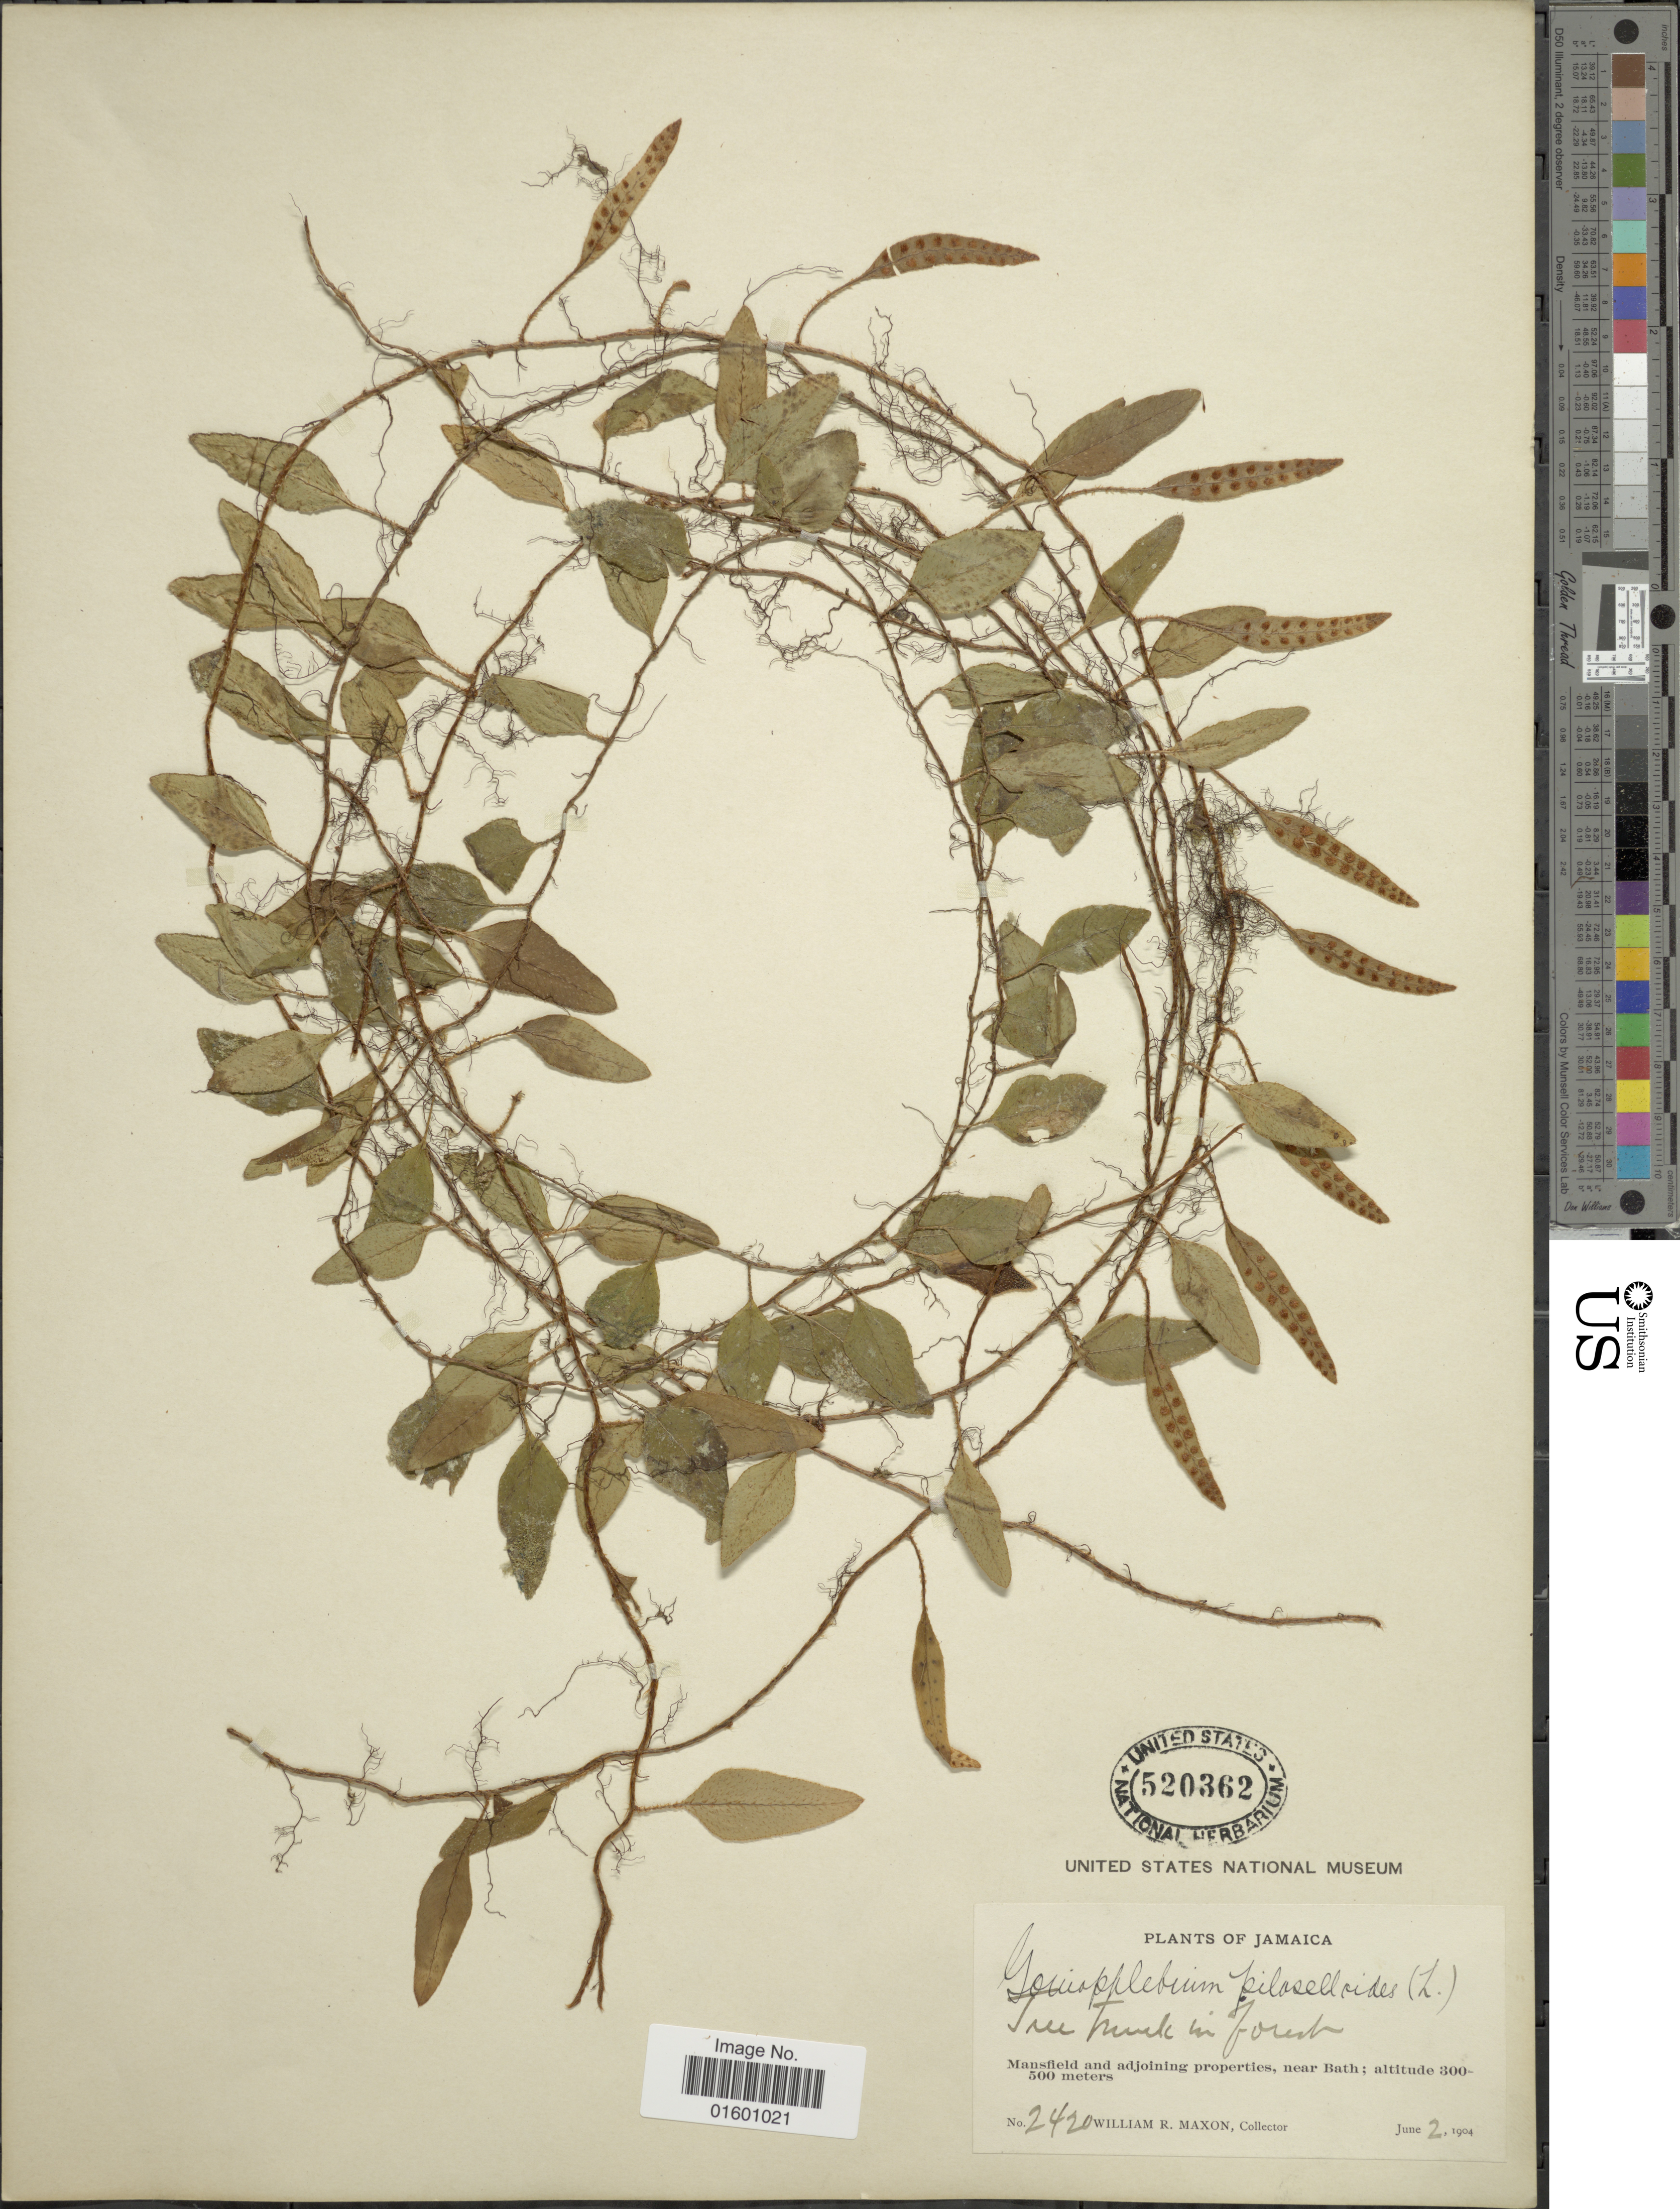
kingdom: Plantae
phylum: Tracheophyta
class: Polypodiopsida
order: Polypodiales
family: Polypodiaceae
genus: Microgramma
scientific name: Microgramma piloselloides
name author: (L.) Copel.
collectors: W. R. Maxon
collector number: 2420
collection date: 1904-06-02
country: Jamaica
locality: Mansfield and adjoining properties, near Bath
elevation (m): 300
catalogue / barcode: US 520362